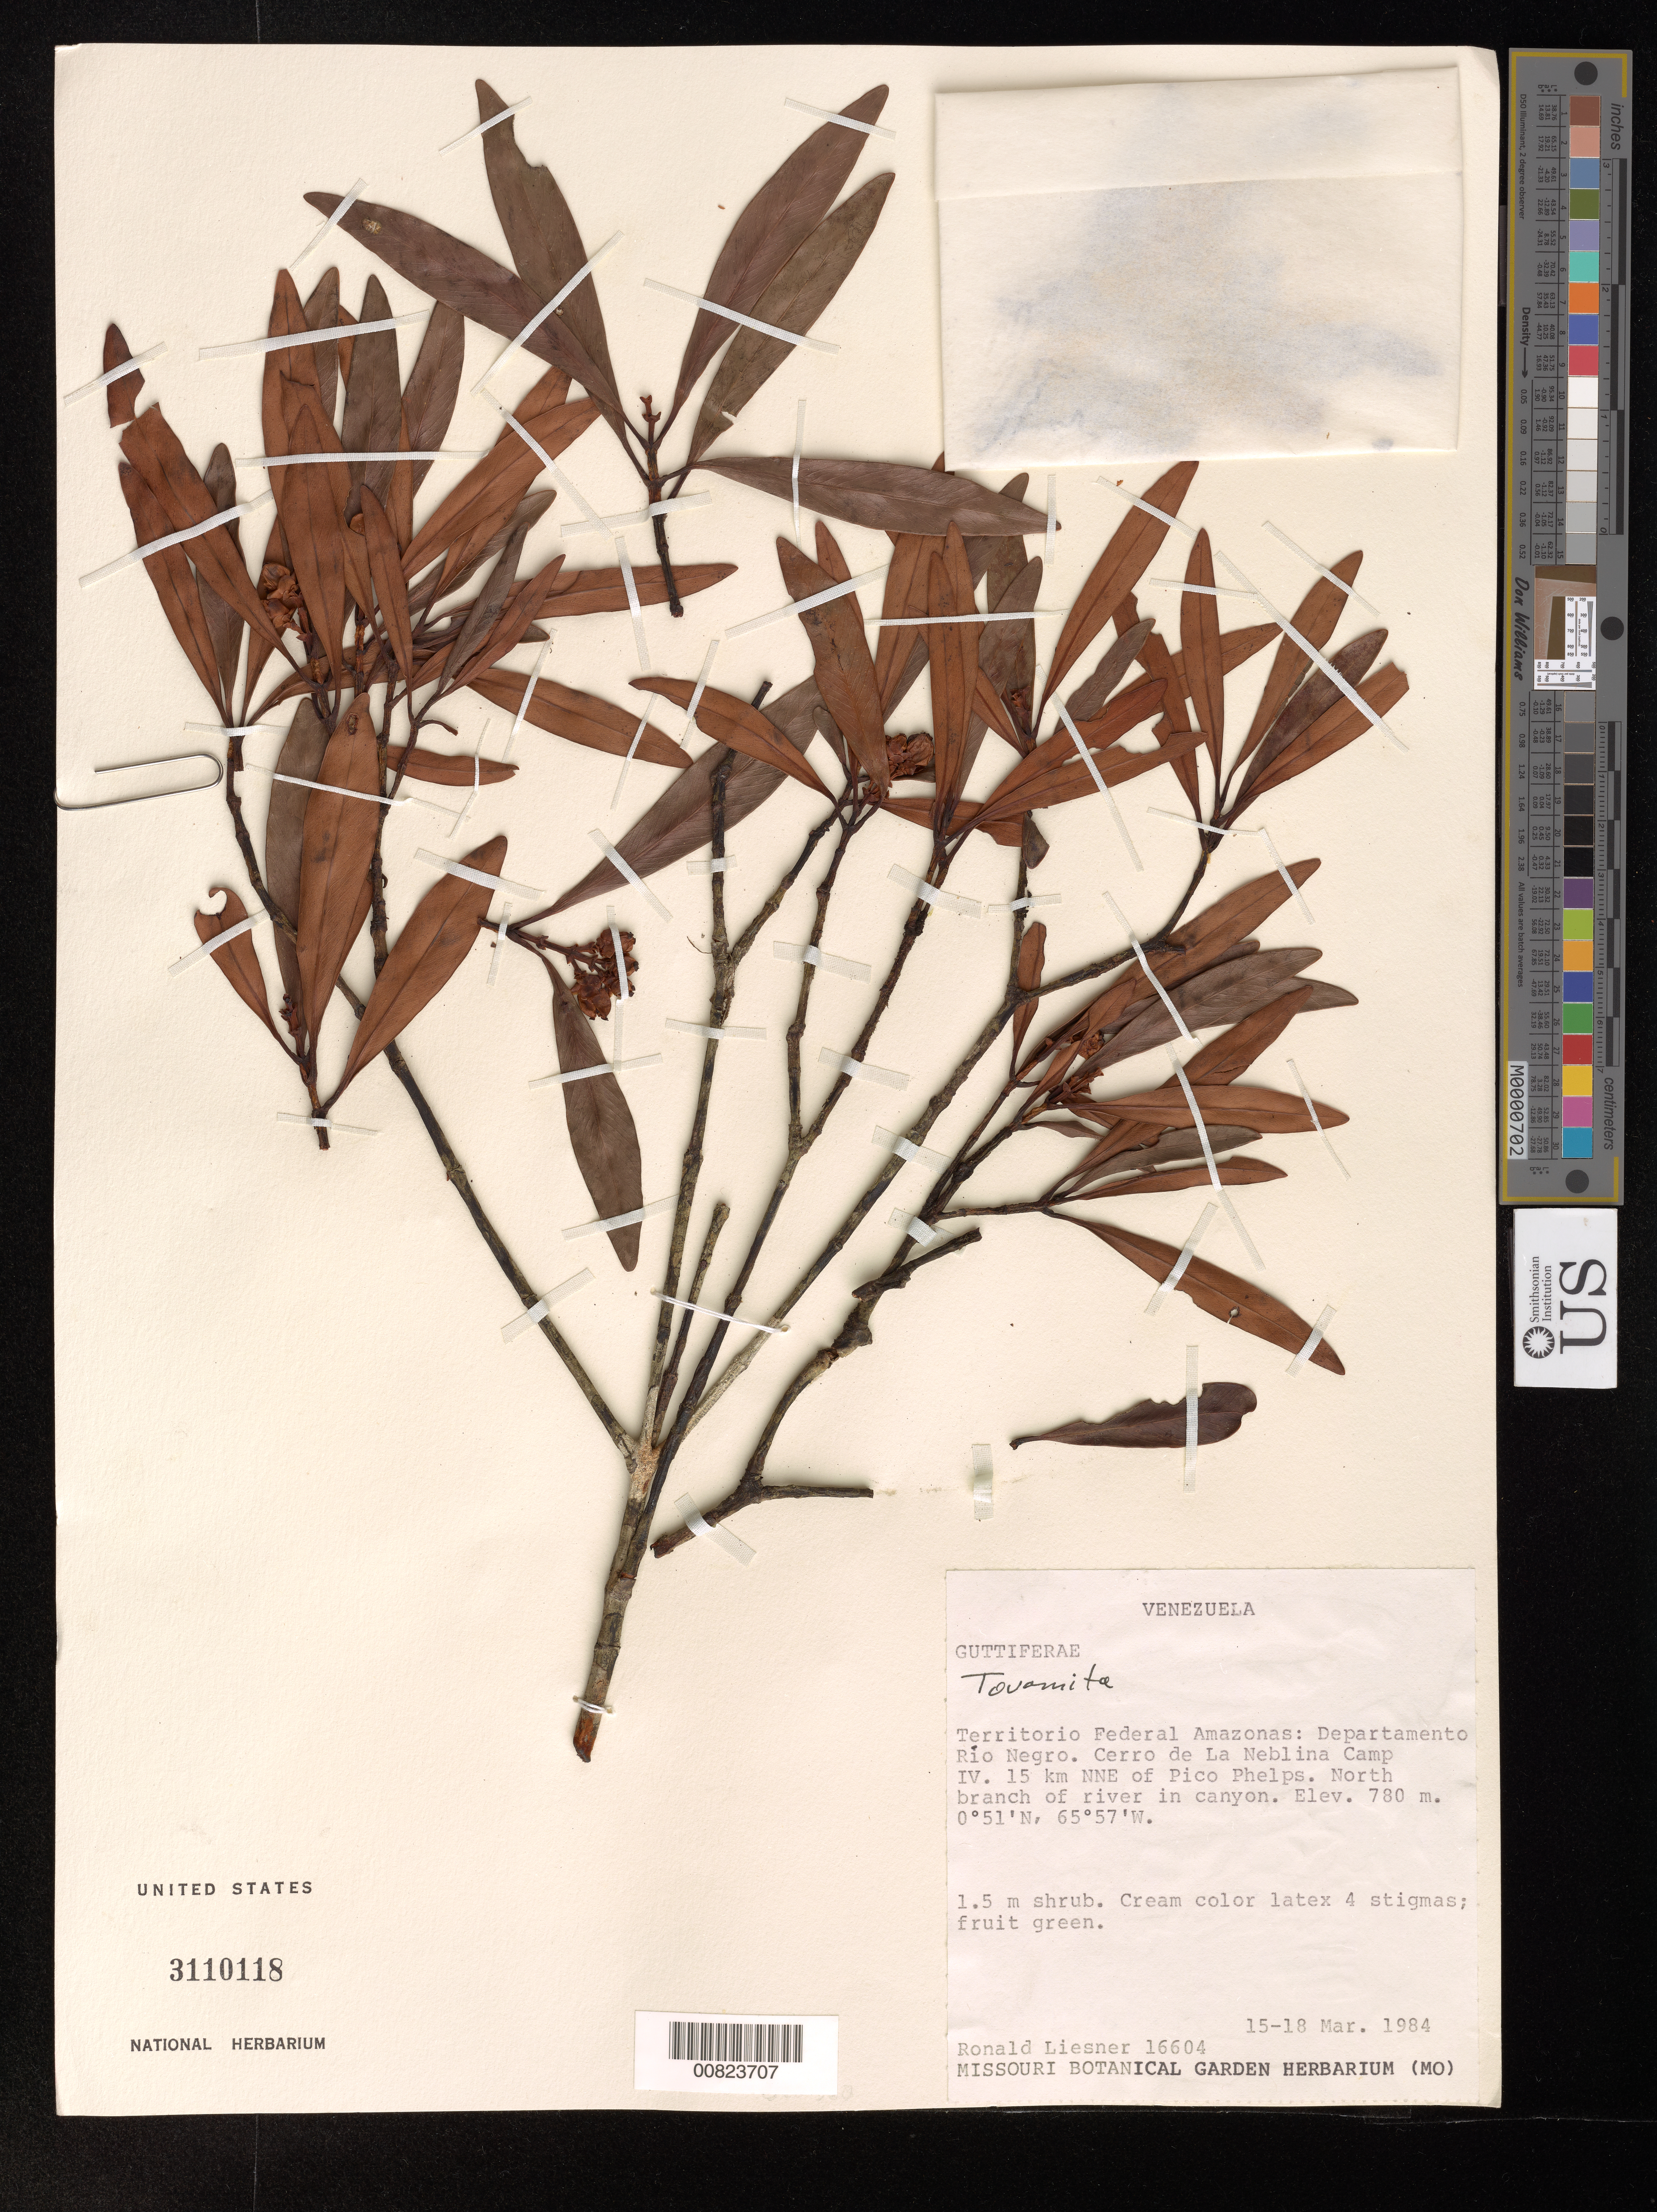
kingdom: Plantae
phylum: Tracheophyta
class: Magnoliopsida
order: Malpighiales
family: Clusiaceae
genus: Tovomita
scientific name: Tovomita sp.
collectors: R. L. Liesner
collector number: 16604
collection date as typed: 15-Mar-84 to 18-Mar-84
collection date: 1984-03-15/1984-03-18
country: Venezuela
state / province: Amazonas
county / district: Río Negro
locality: Cerro de La Neblina Camp IV, 15 km NNE of Pico Phelps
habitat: N branch of river in canyon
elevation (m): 780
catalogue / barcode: US 3110118